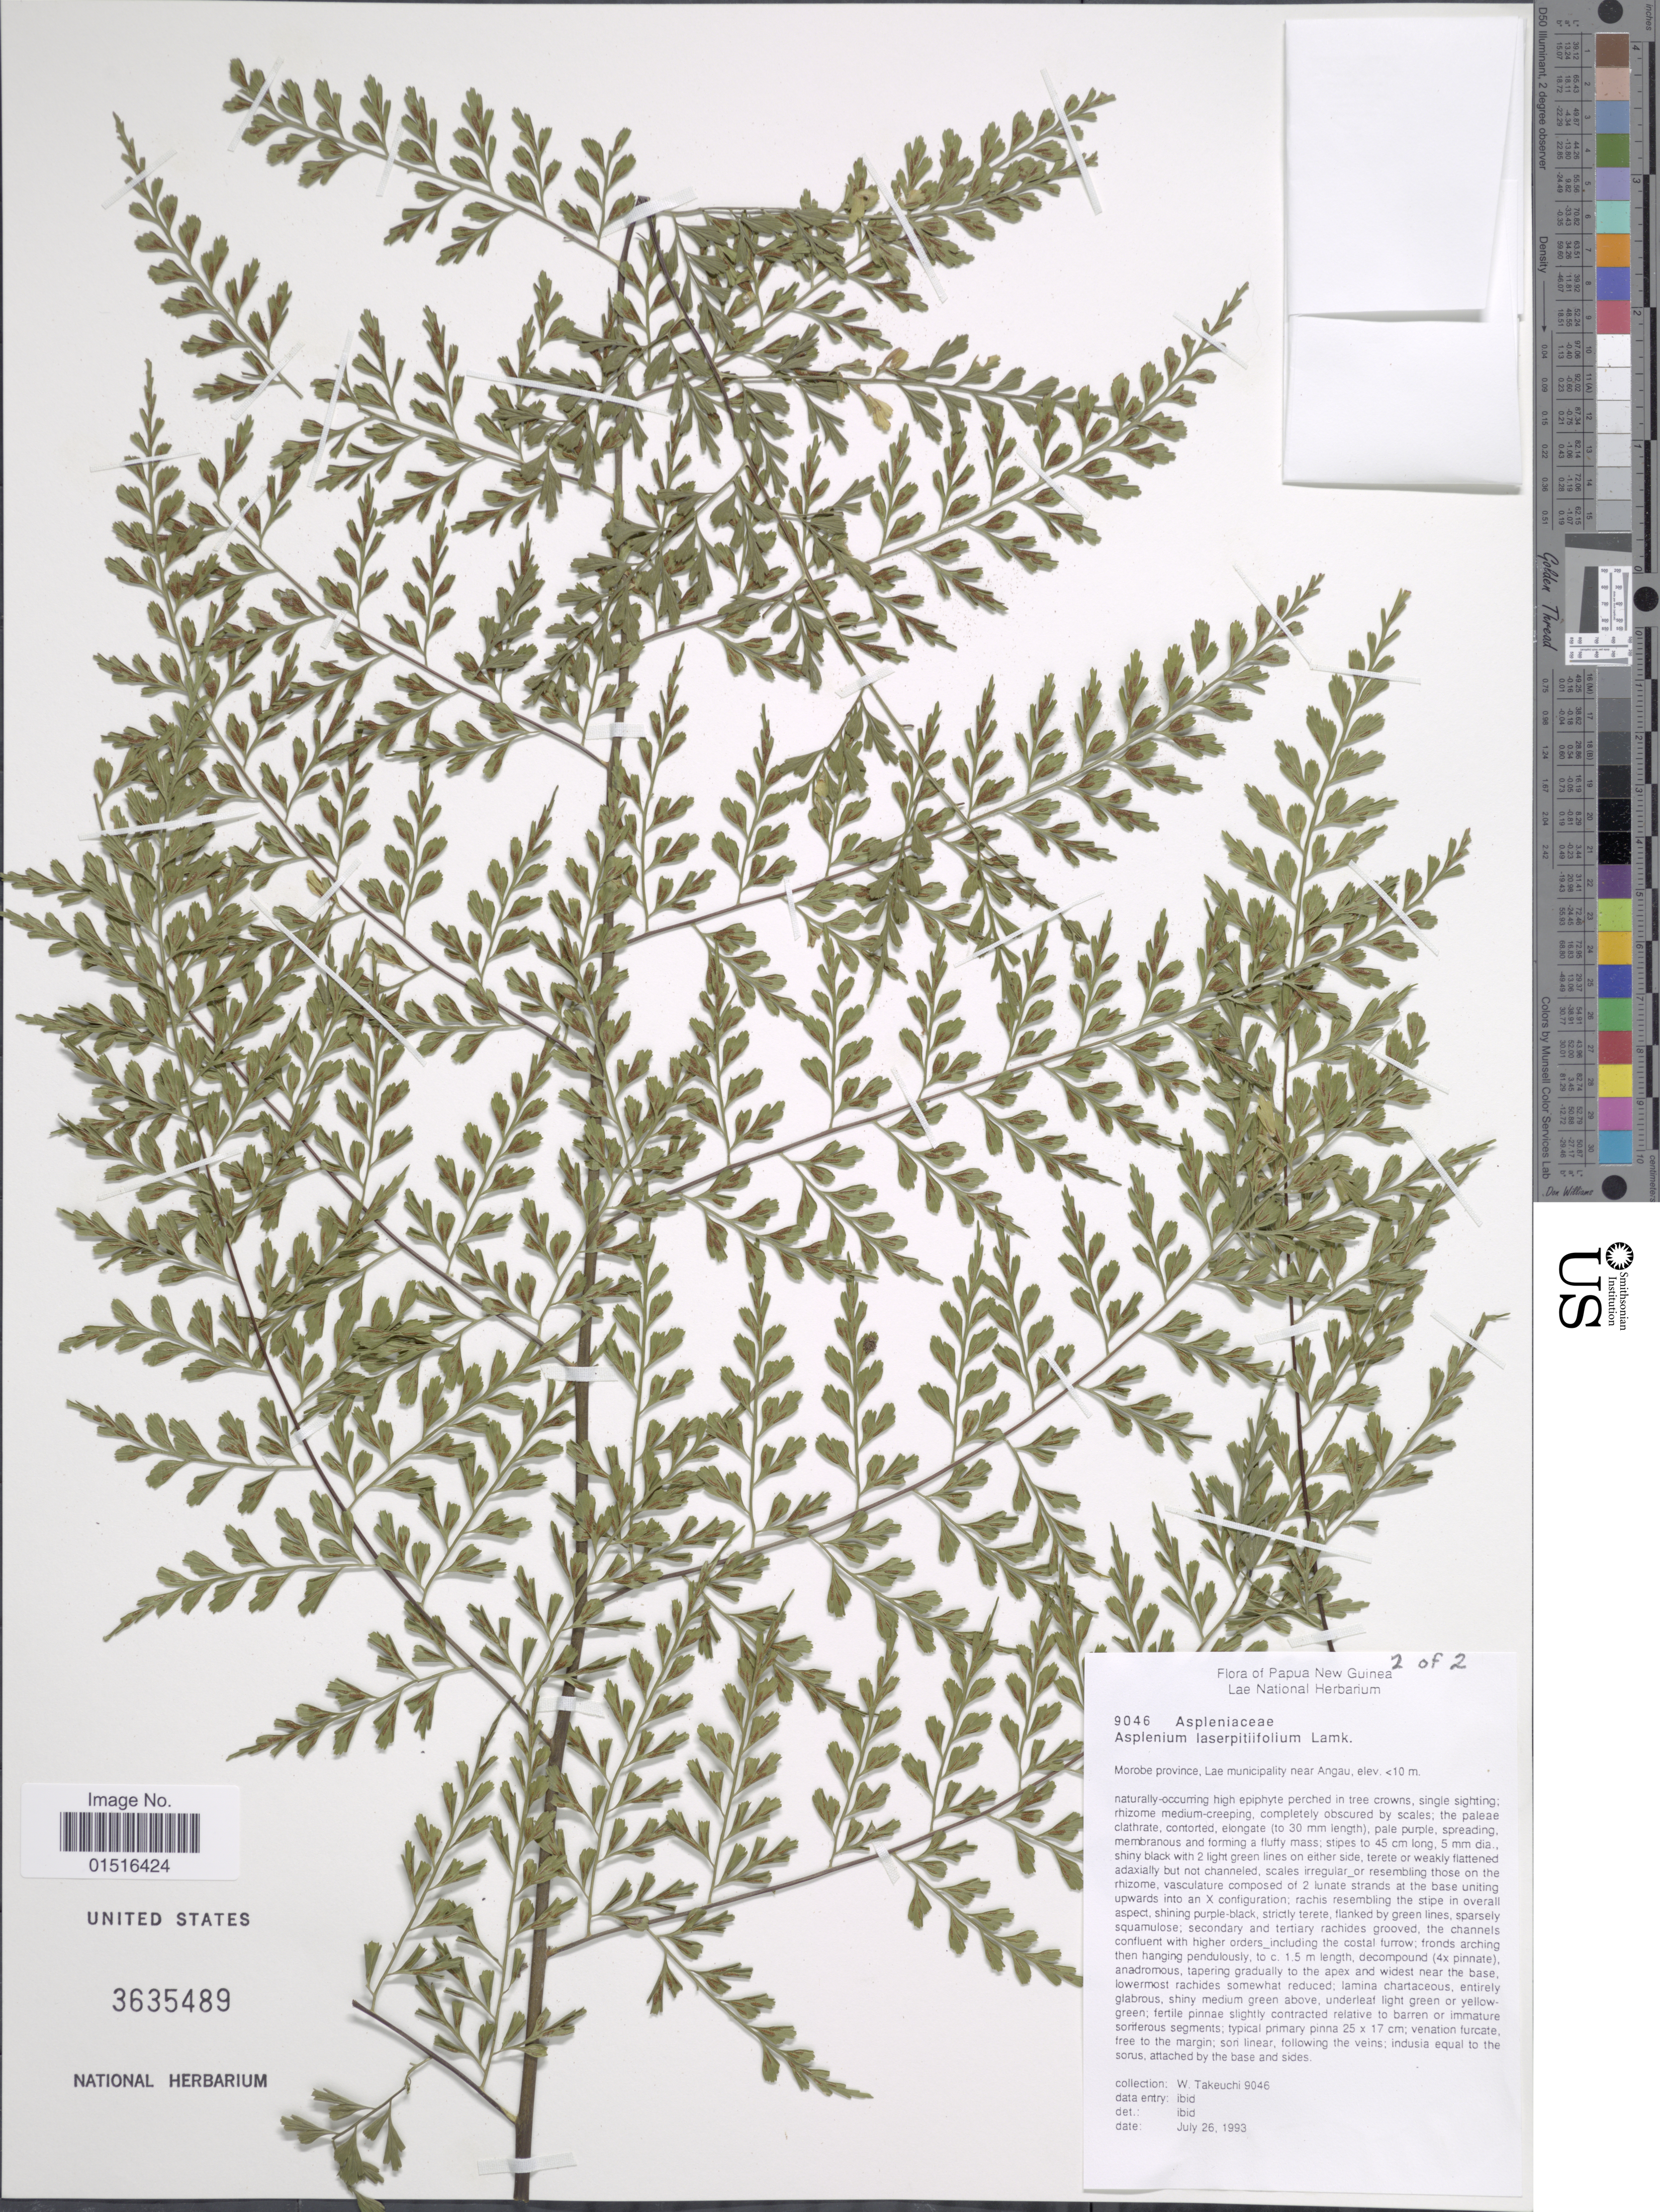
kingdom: Plantae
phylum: Tracheophyta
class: Polypodiopsida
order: Polypodiales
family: Aspleniaceae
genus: Asplenium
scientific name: Asplenium laserpitiifolium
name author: Lam.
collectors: W. Takeuchi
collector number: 9046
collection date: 1993-07-26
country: Papua New Guinea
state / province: Morobe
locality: Morobe Province, Lae municipality near Angau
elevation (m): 10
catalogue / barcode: US 3635489